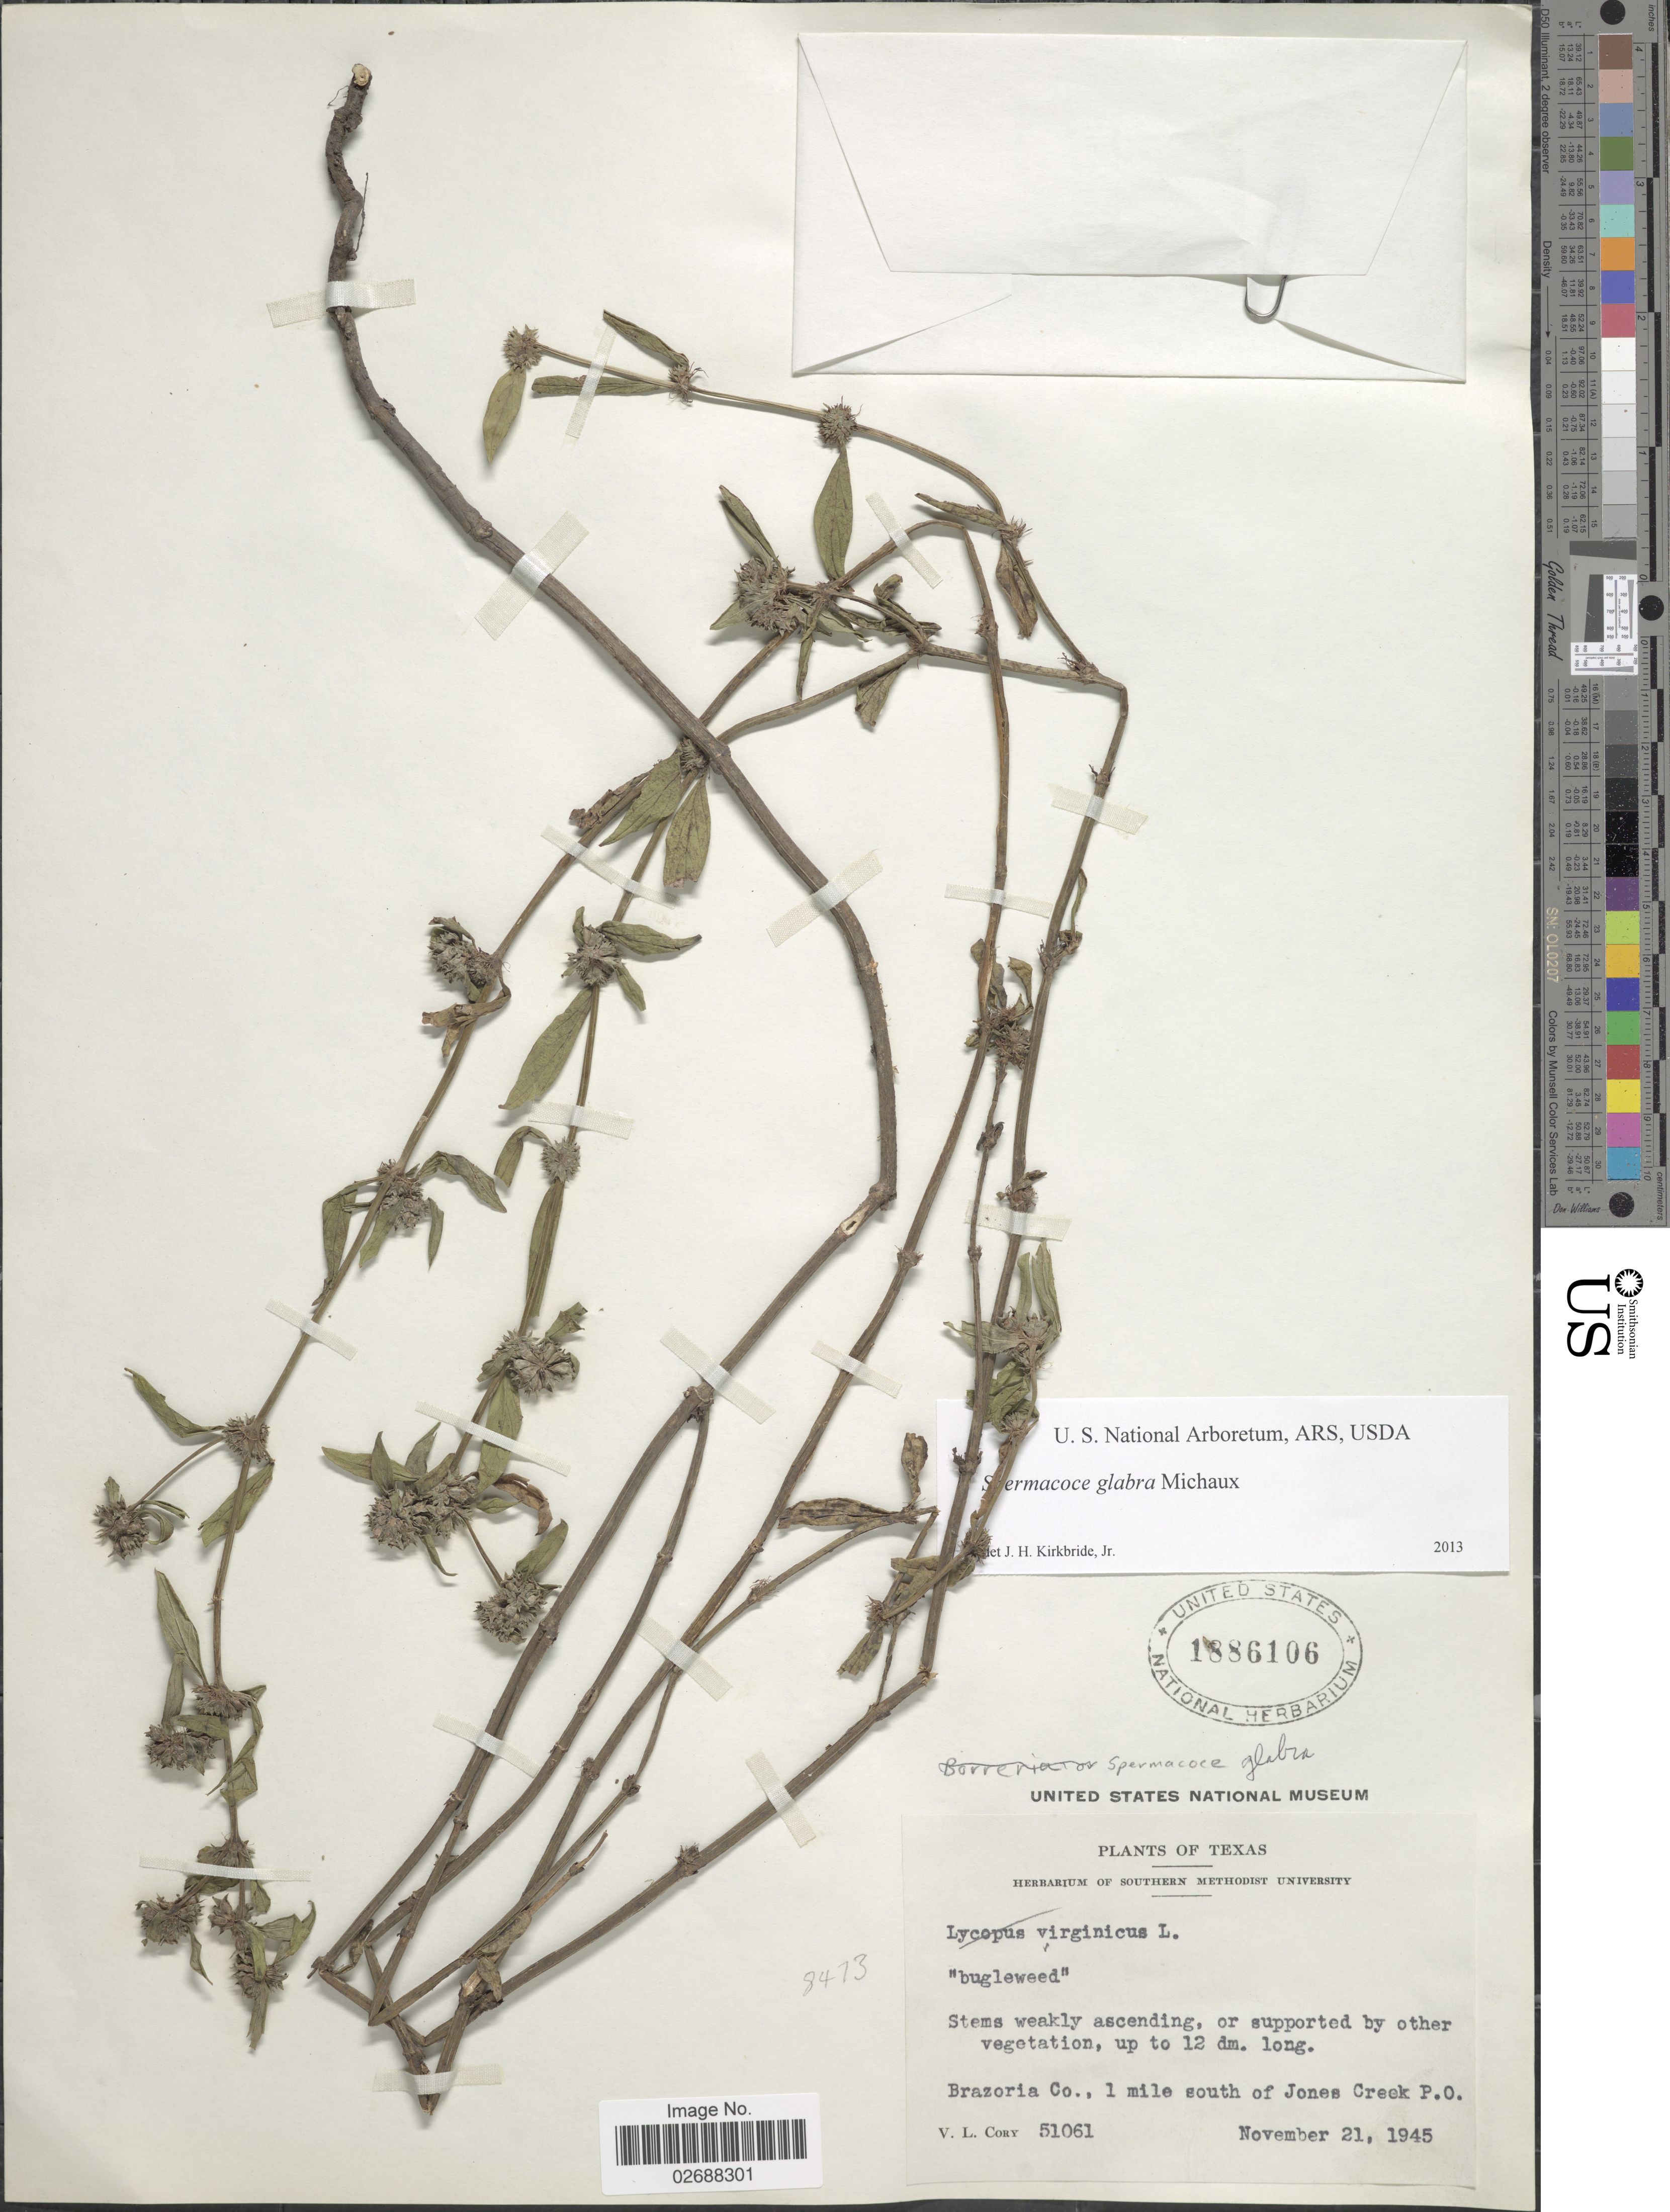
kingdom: Plantae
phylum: Tracheophyta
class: Magnoliopsida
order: Gentianales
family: Rubiaceae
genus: Spermacoce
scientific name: Spermacoce glabra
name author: Michx.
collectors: V. Cory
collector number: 51061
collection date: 1945-11-21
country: United States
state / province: Texas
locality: Brazoria Co., 1 mile south of Jones Creek P. O.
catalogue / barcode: US 1886106